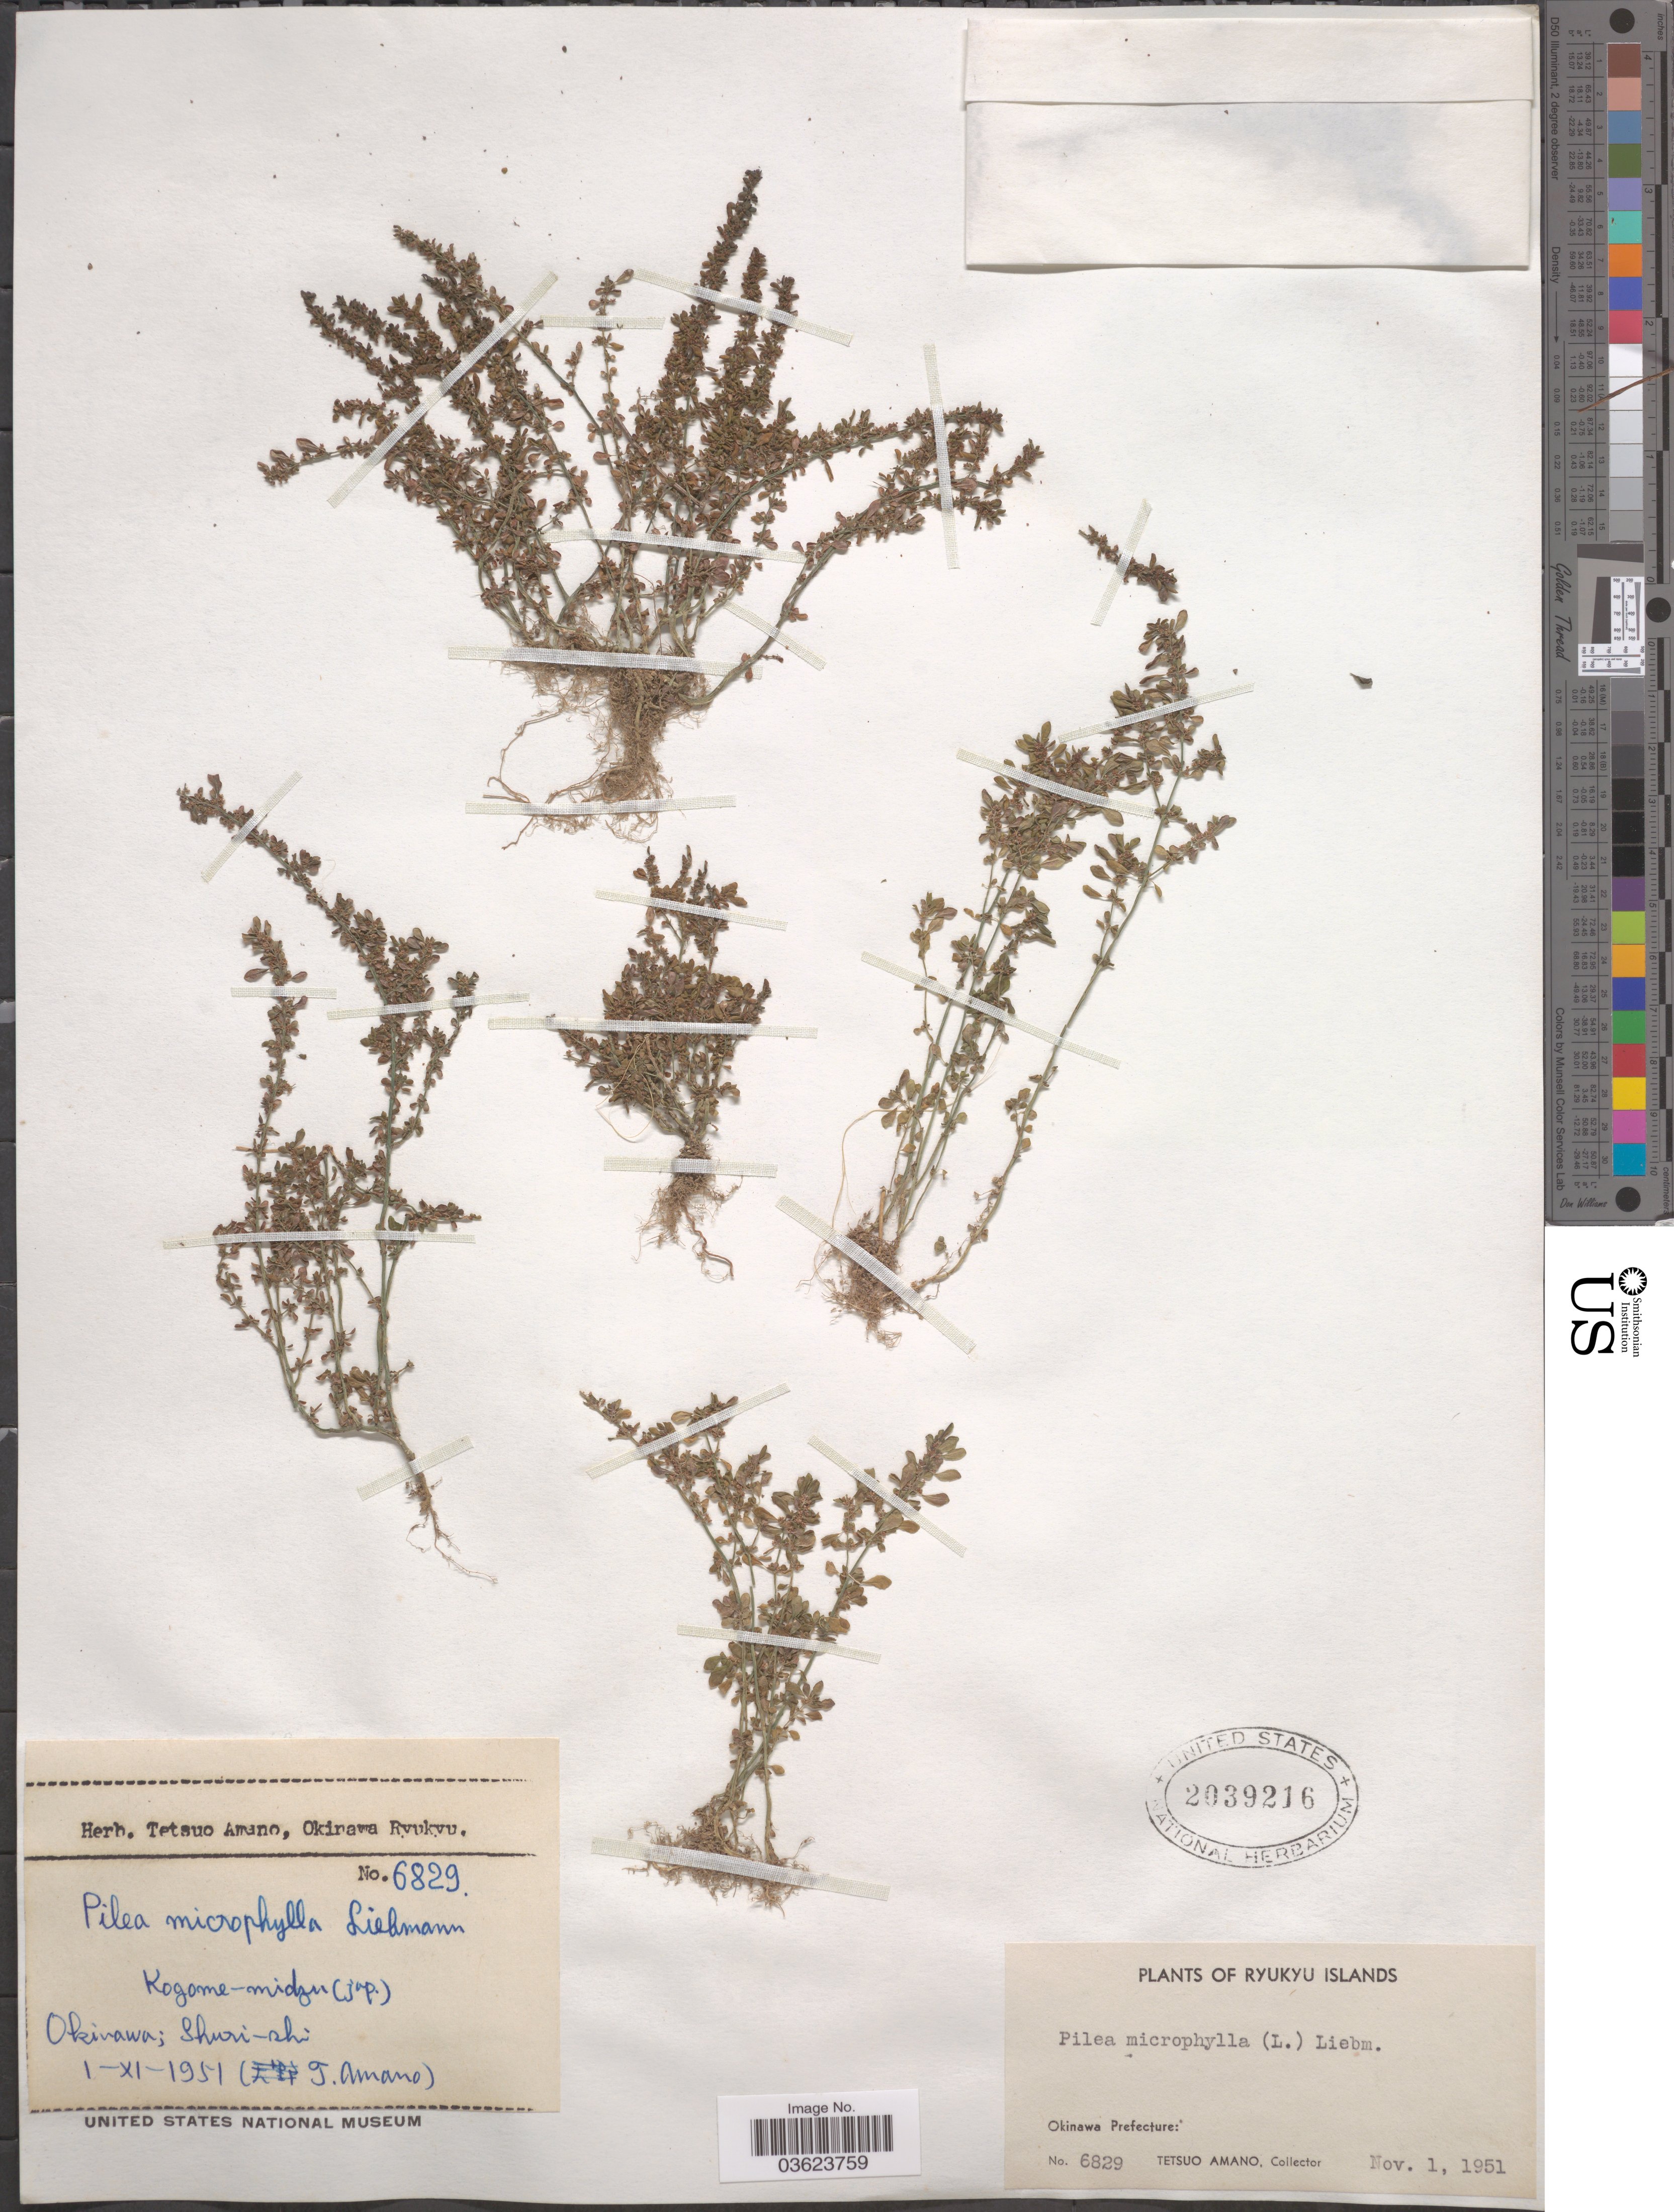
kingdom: Plantae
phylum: Tracheophyta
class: Magnoliopsida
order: Rosales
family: Urticaceae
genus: Pilea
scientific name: Pilea microphylla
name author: (L.) Liebm.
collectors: T. Amano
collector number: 6829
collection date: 1951-11-01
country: Japan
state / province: Okinawa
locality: Ryukyu Islands. Okinawa Prefecture. Okinawa; Shuri-shi.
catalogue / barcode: US 2039216